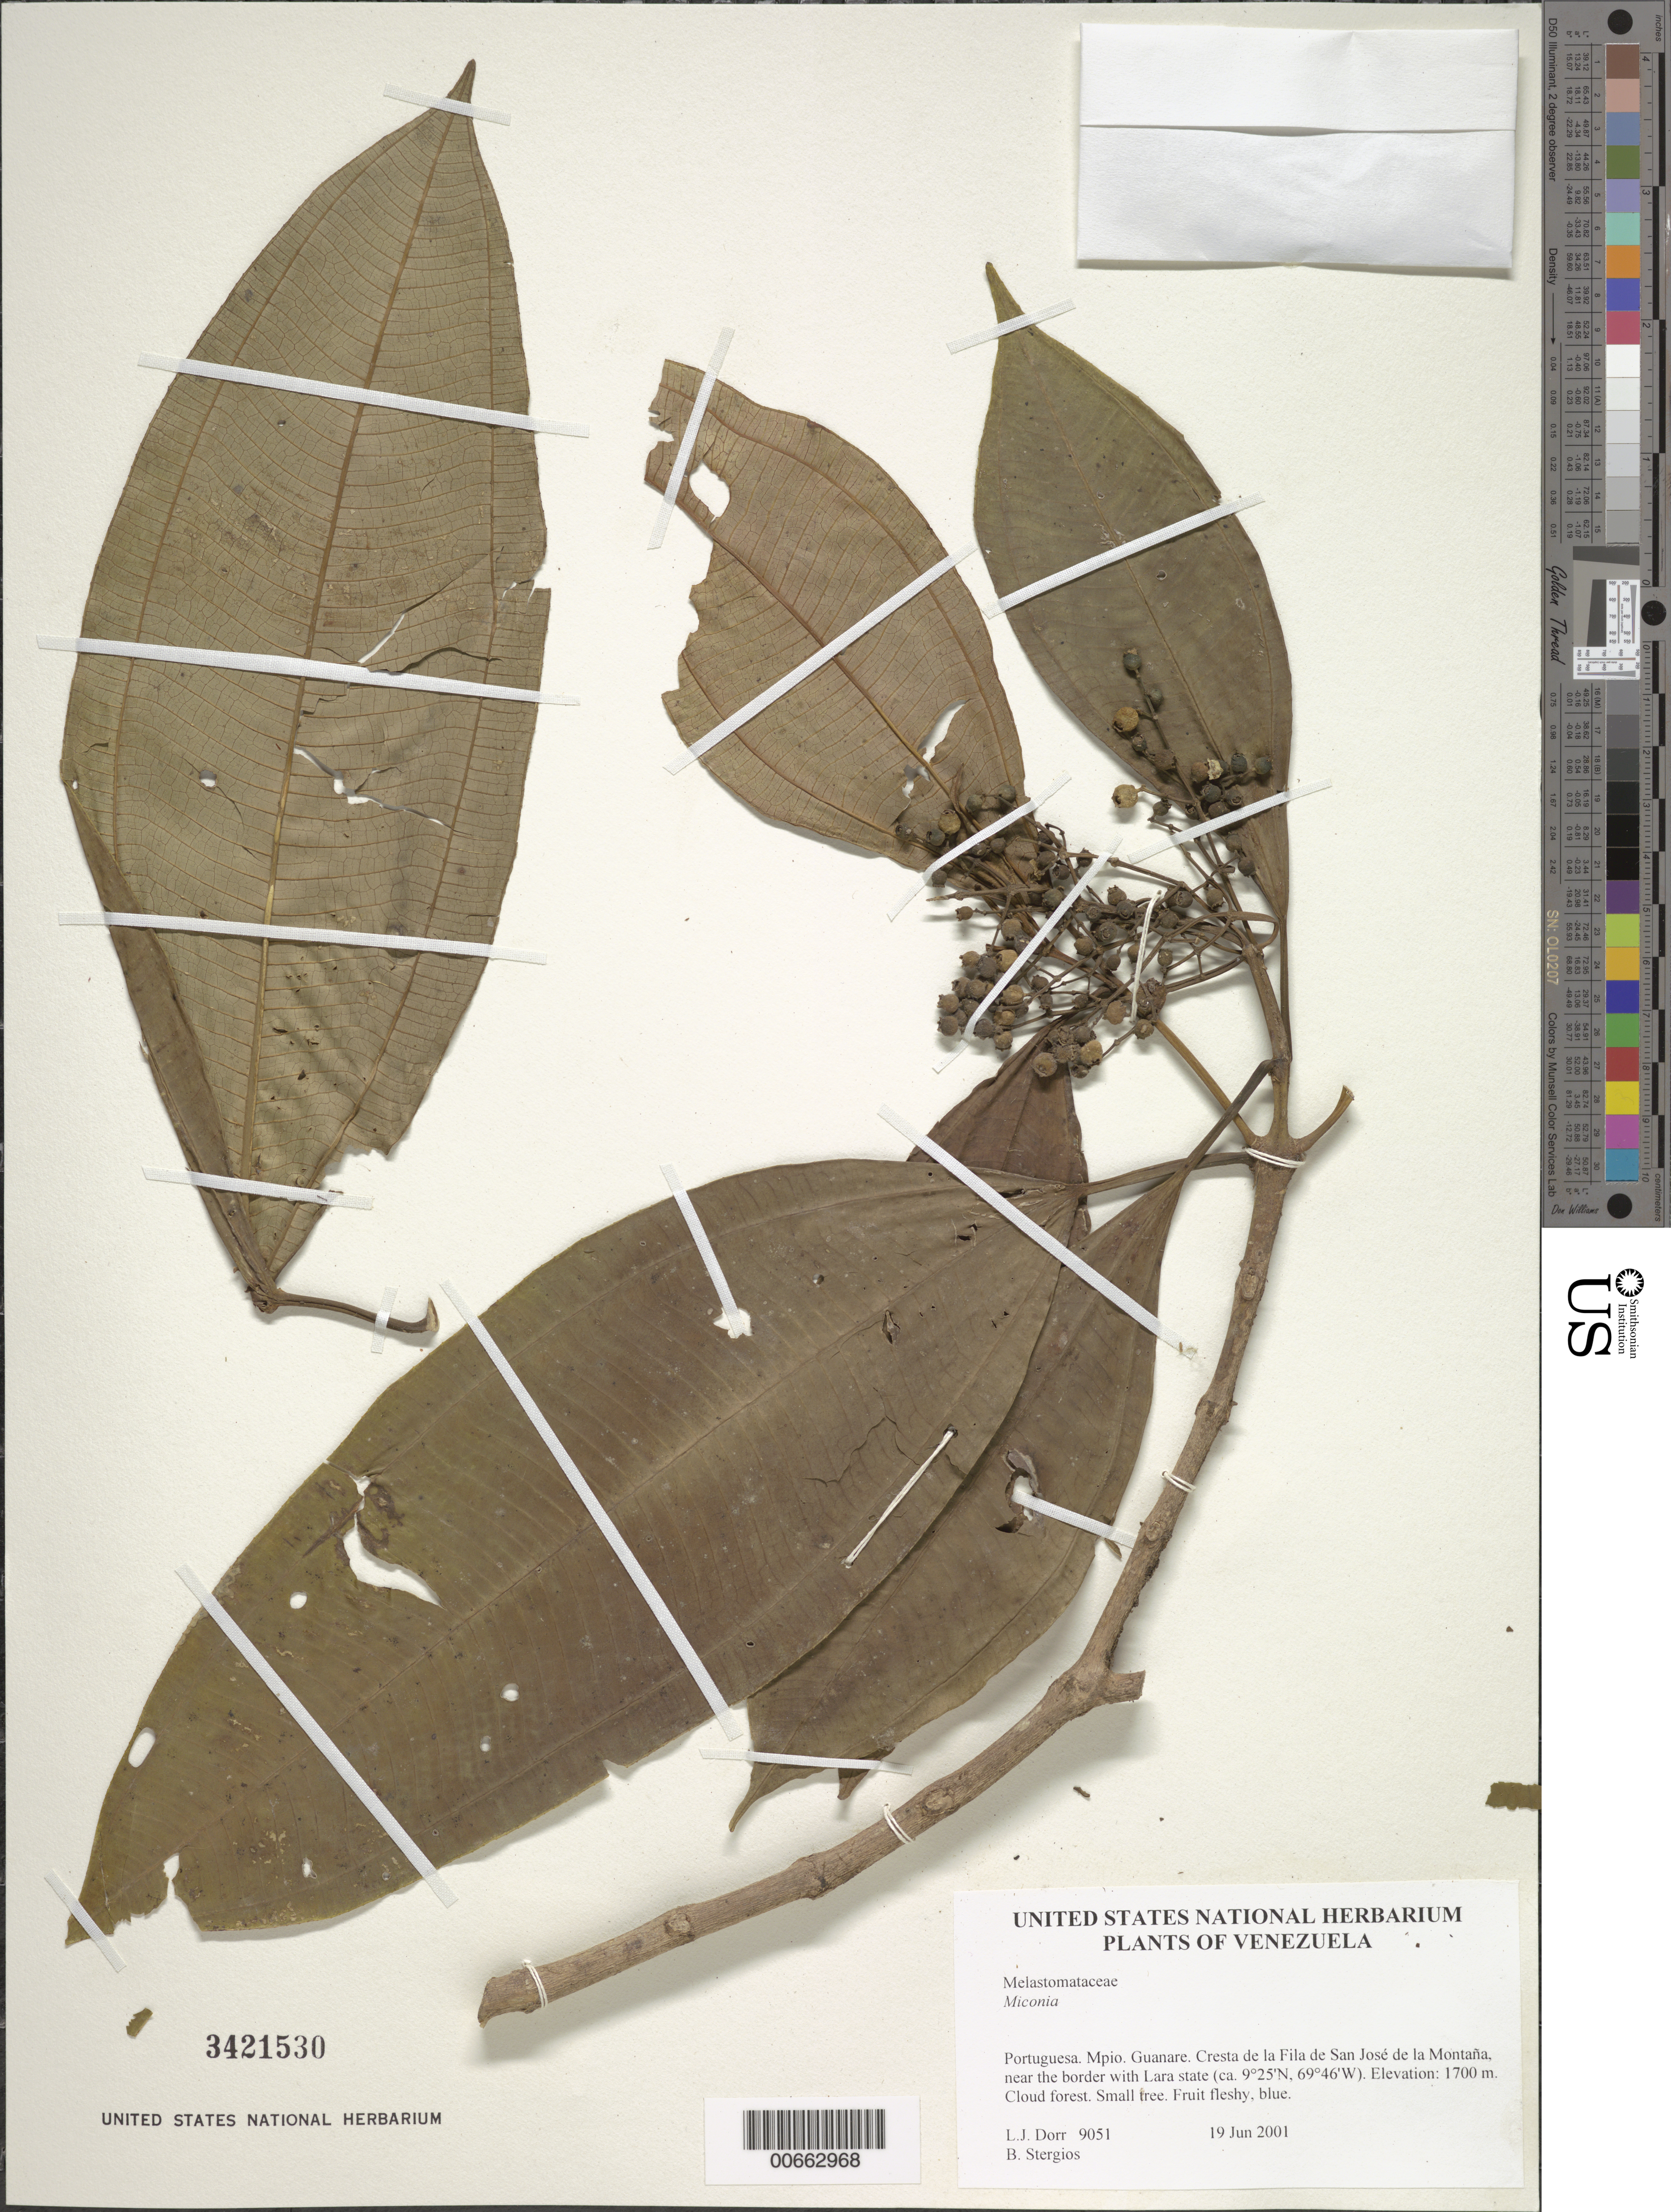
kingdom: Plantae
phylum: Tracheophyta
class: Magnoliopsida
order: Myrtales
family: Melastomataceae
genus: Miconia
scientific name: Miconia sp.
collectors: L. J. Dorr & B. G. Stergios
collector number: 9051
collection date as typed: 19 Jun 2001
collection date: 2001-06-19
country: Venezuela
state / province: Portuguesa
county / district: Guanare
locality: Cresta de la Fila de San José de la Montaña, near the border with Lara state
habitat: Cloud forest.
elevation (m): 1700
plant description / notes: CAS, NY, PORT, US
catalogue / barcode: US 3421530